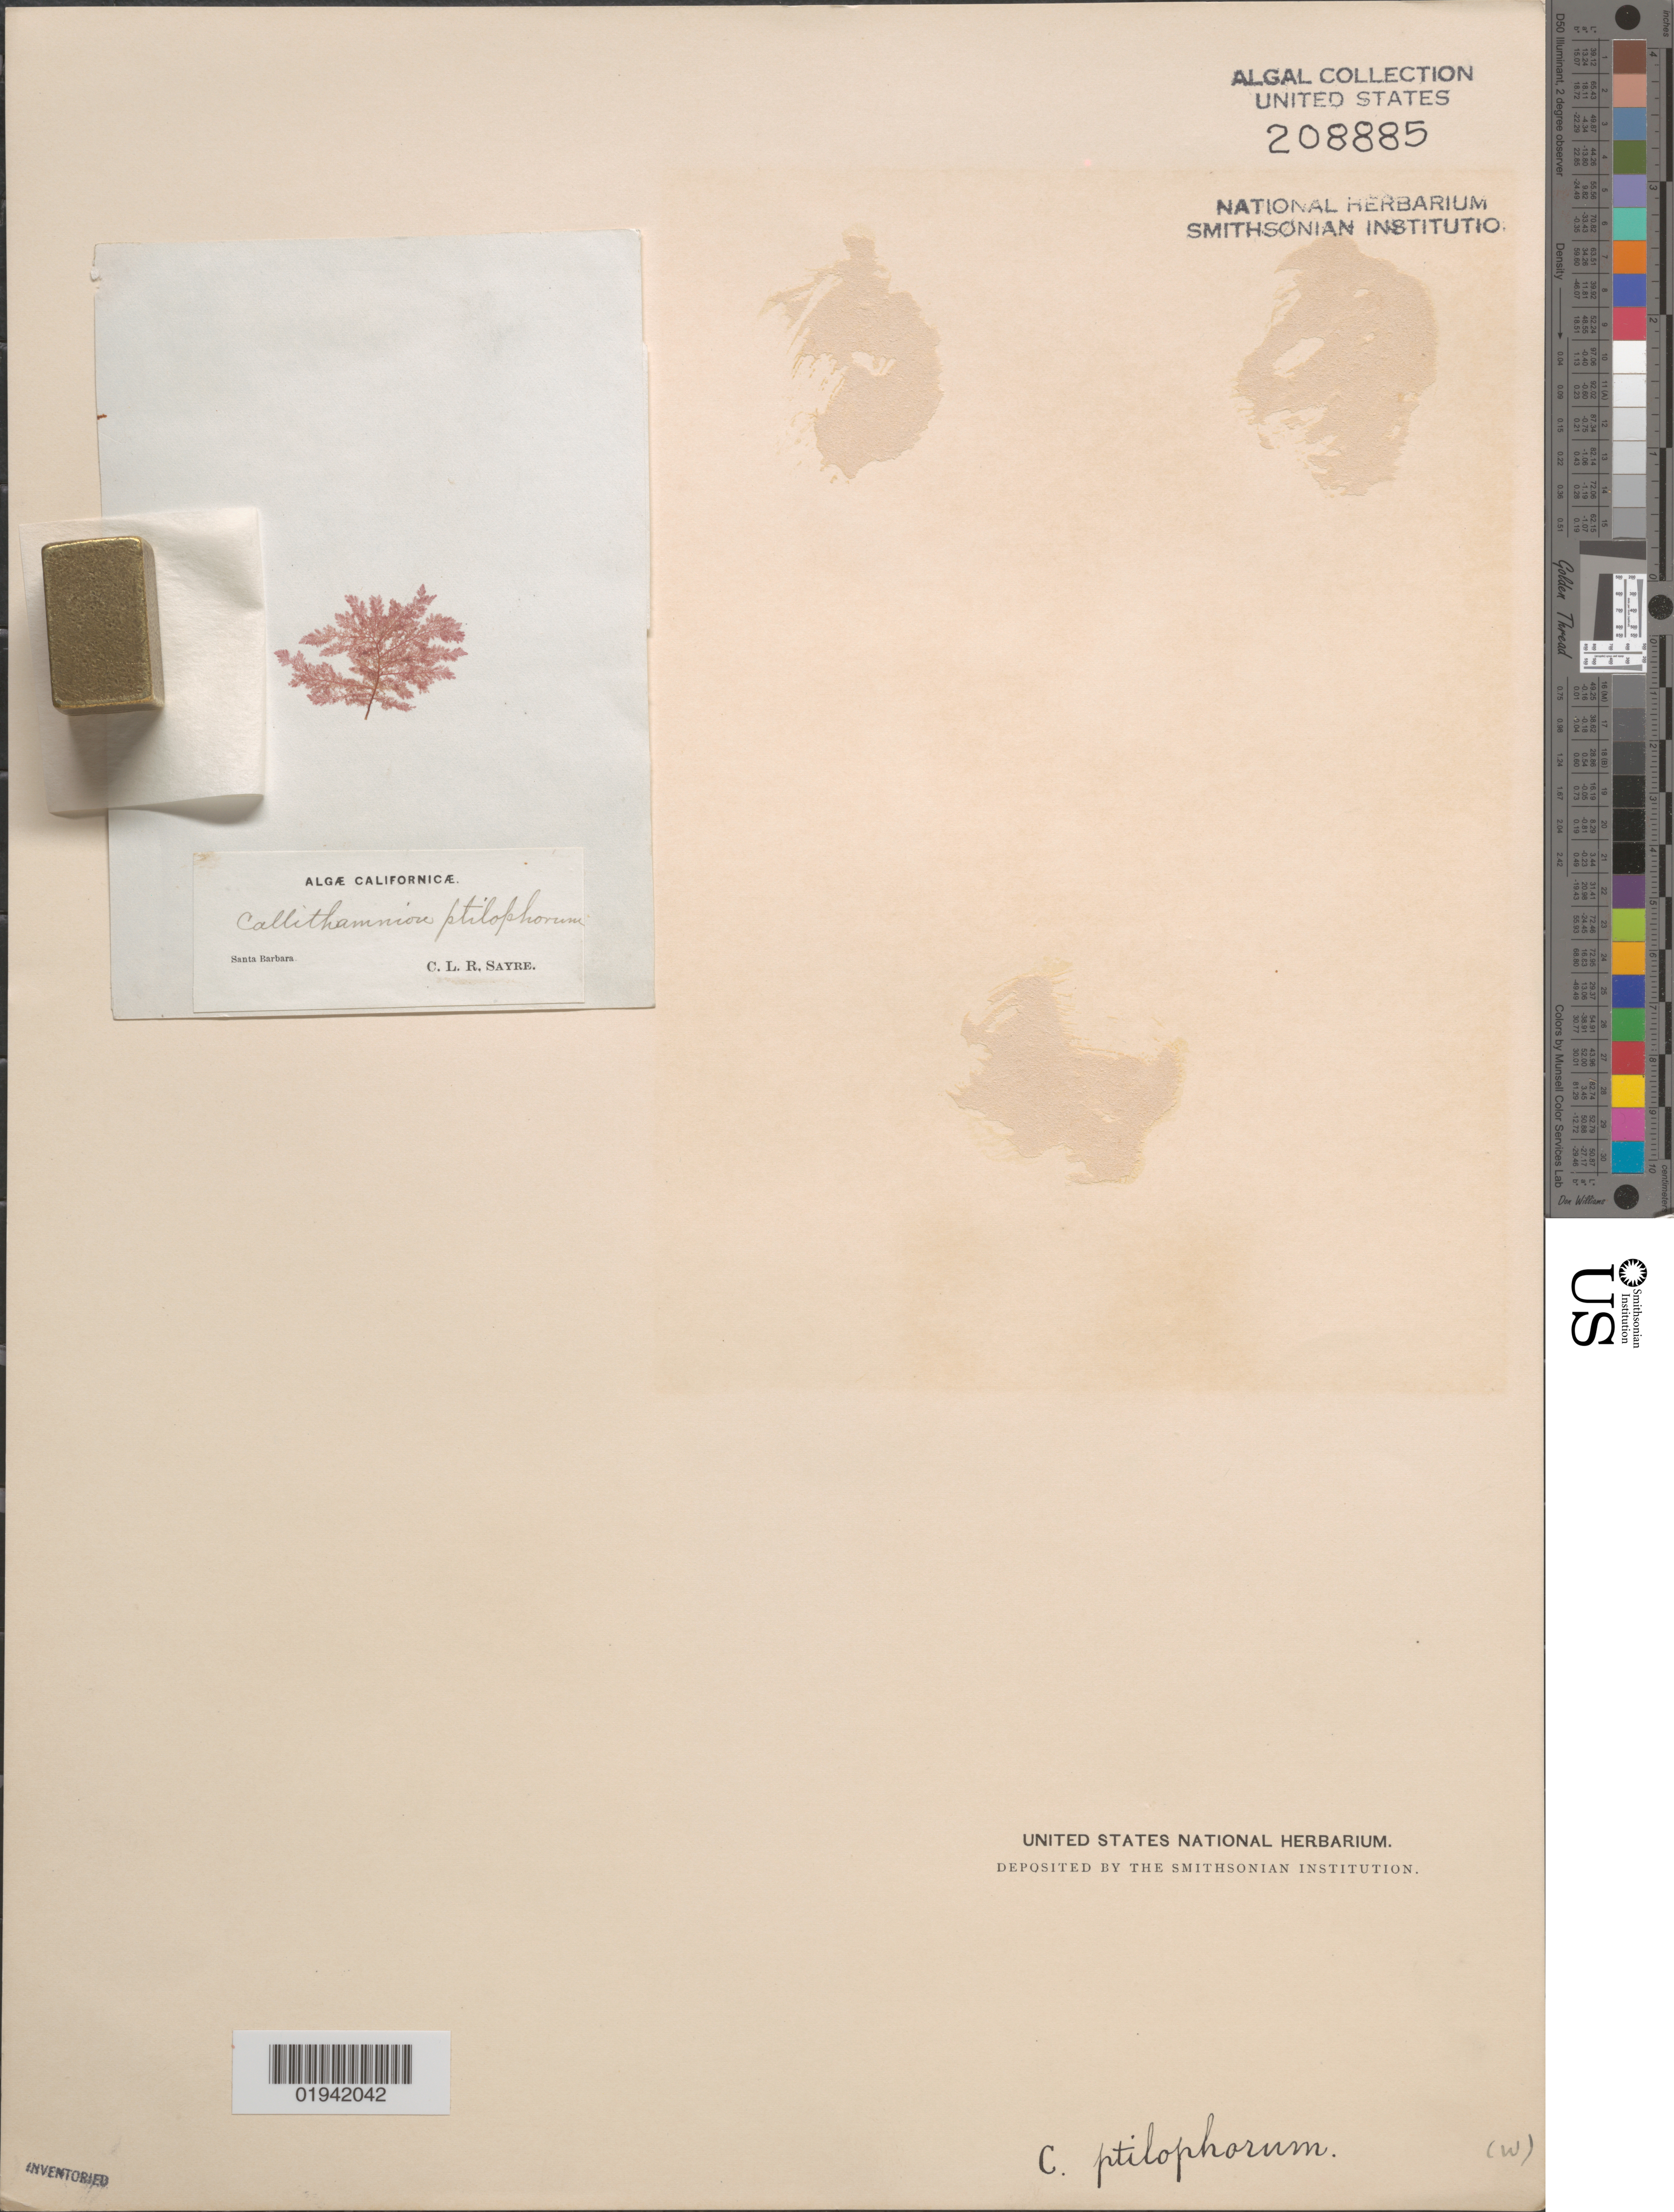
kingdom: Plantae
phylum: Rhodophyta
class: Florideophyceae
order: Ceramiales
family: Callithamniaceae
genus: Callithamnion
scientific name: Callithamnion ptilophora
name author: D.C. Eaton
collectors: C. Sayre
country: United States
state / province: California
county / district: Santa Barbara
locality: Santa Barbara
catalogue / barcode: US 208885